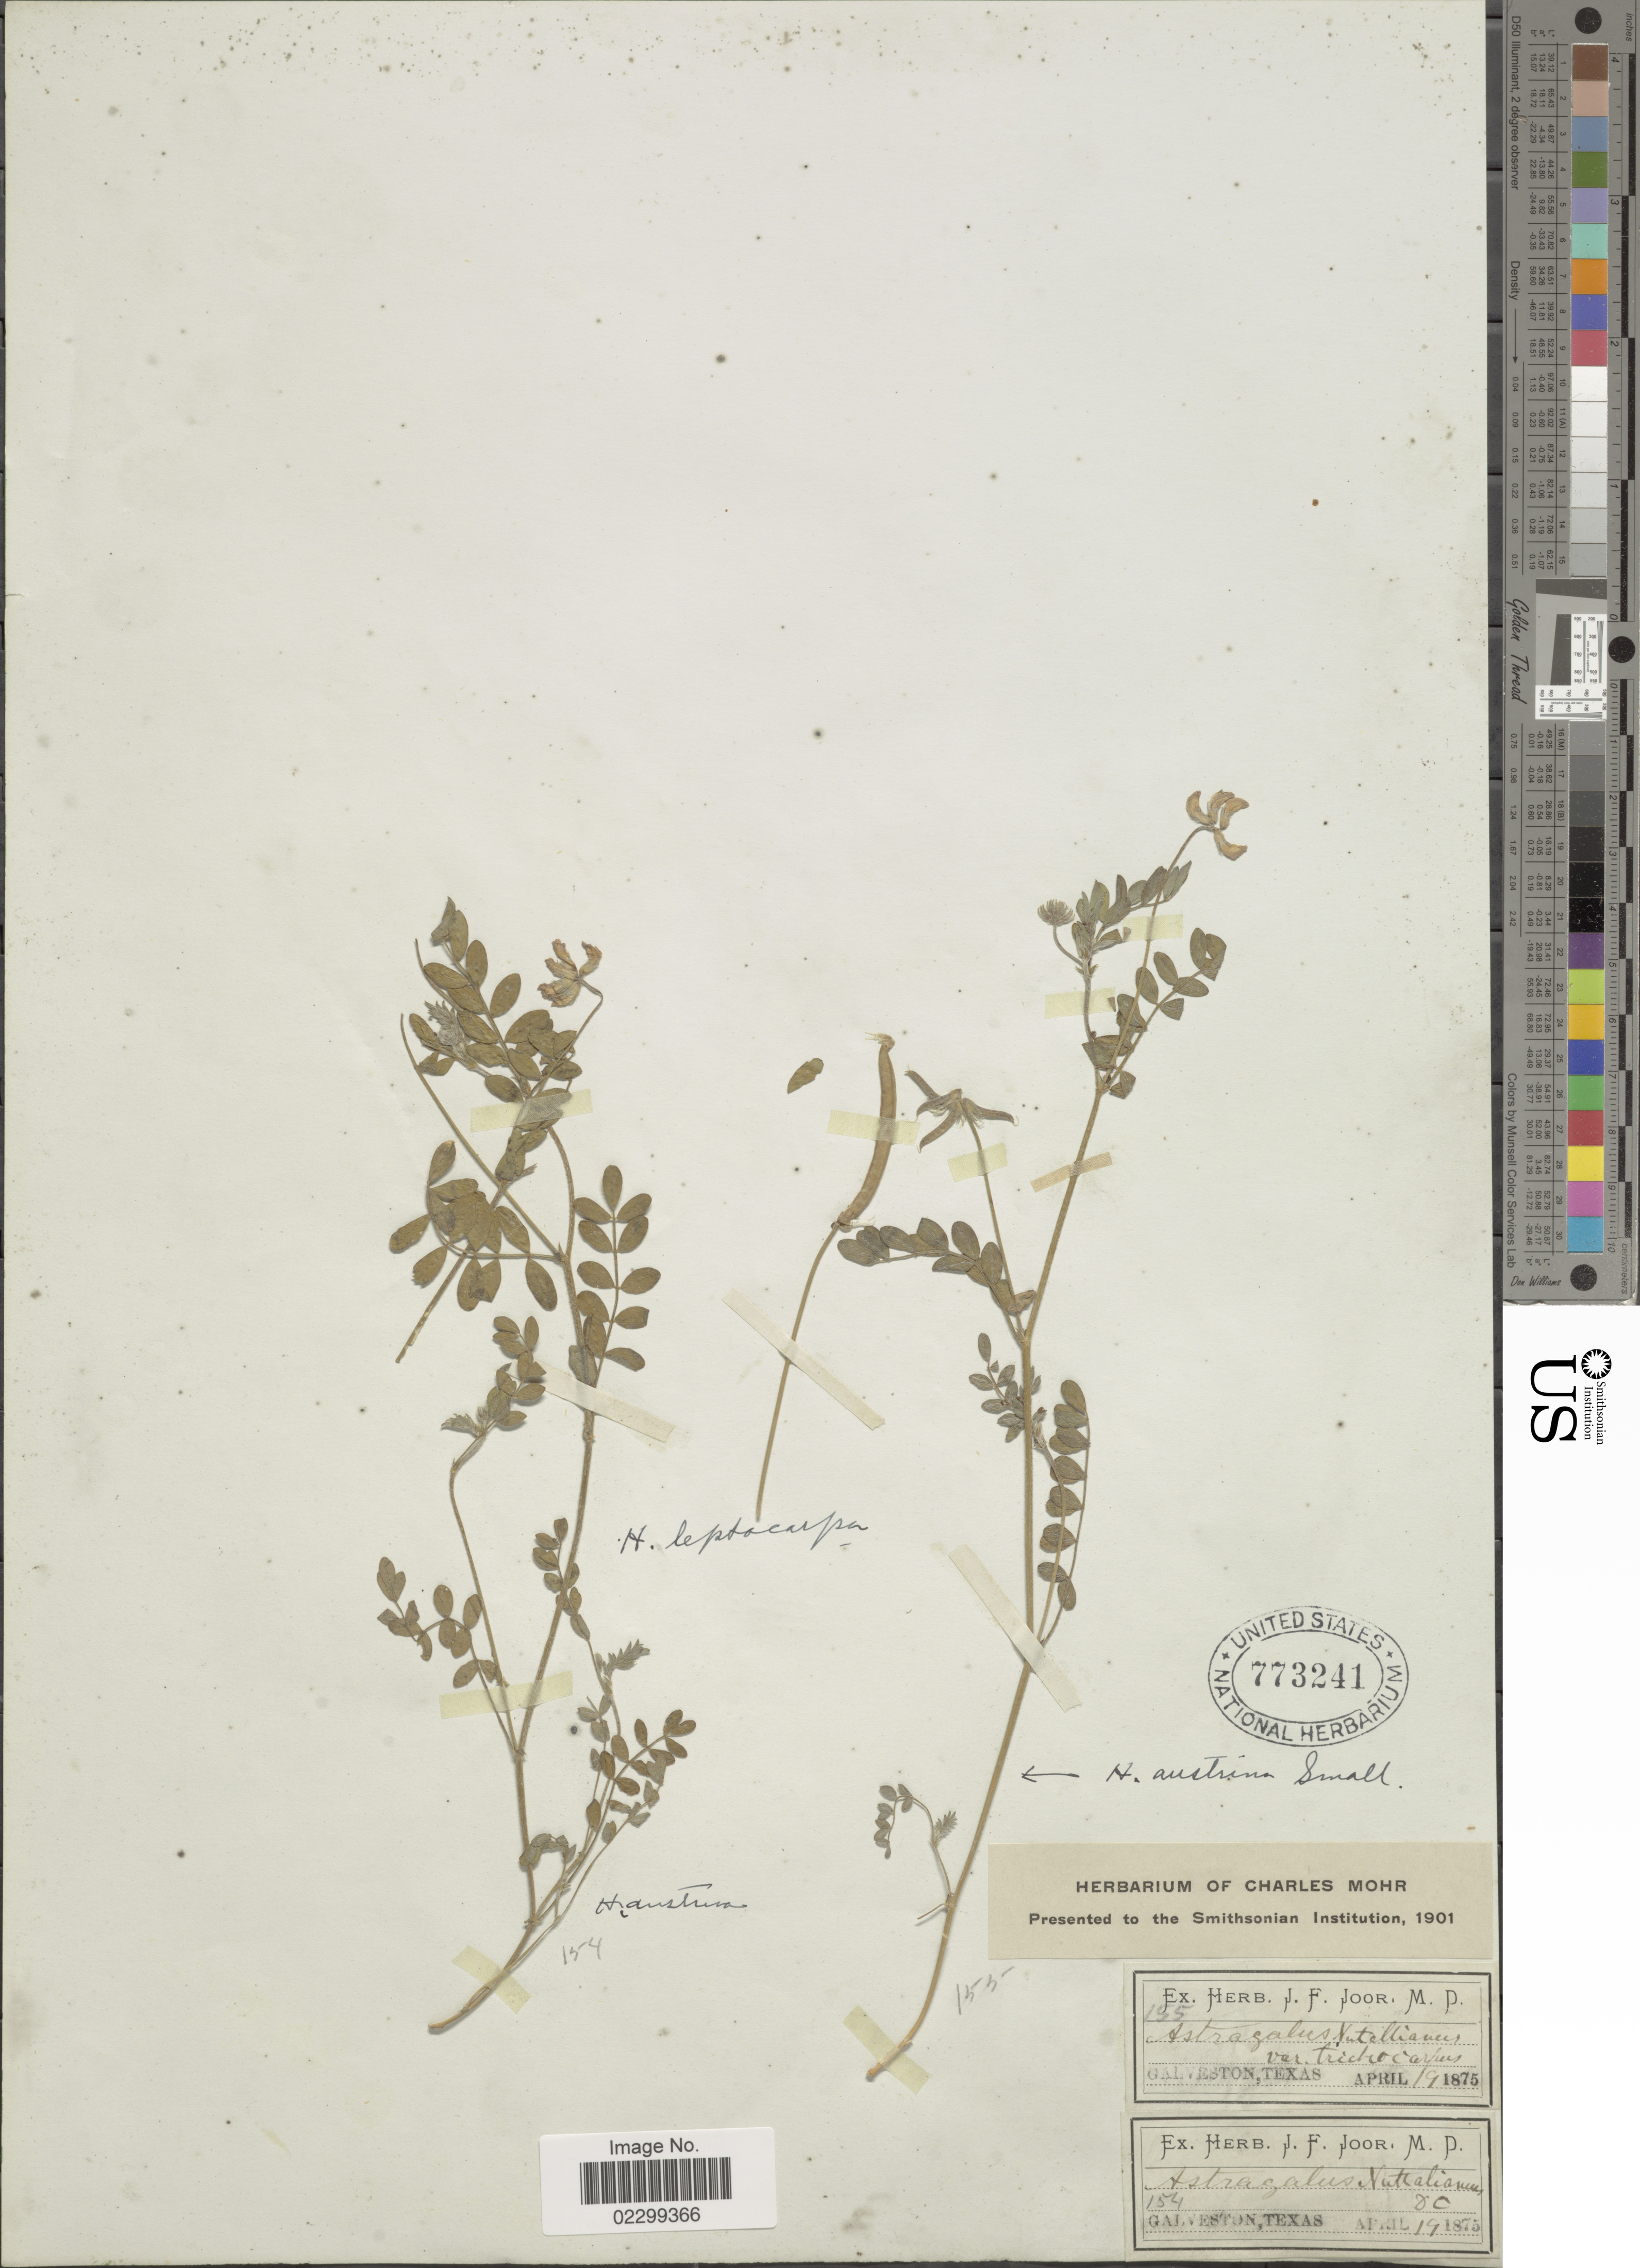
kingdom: Plantae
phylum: Tracheophyta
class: Magnoliopsida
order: Fabales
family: Fabaceae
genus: Astragalus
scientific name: Astragalus austrinus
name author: (Small) O.E. Schulz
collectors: ex herb. J.F. Joor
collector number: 154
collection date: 1875-04-19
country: United States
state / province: Texas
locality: Galveston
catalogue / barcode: US 773241